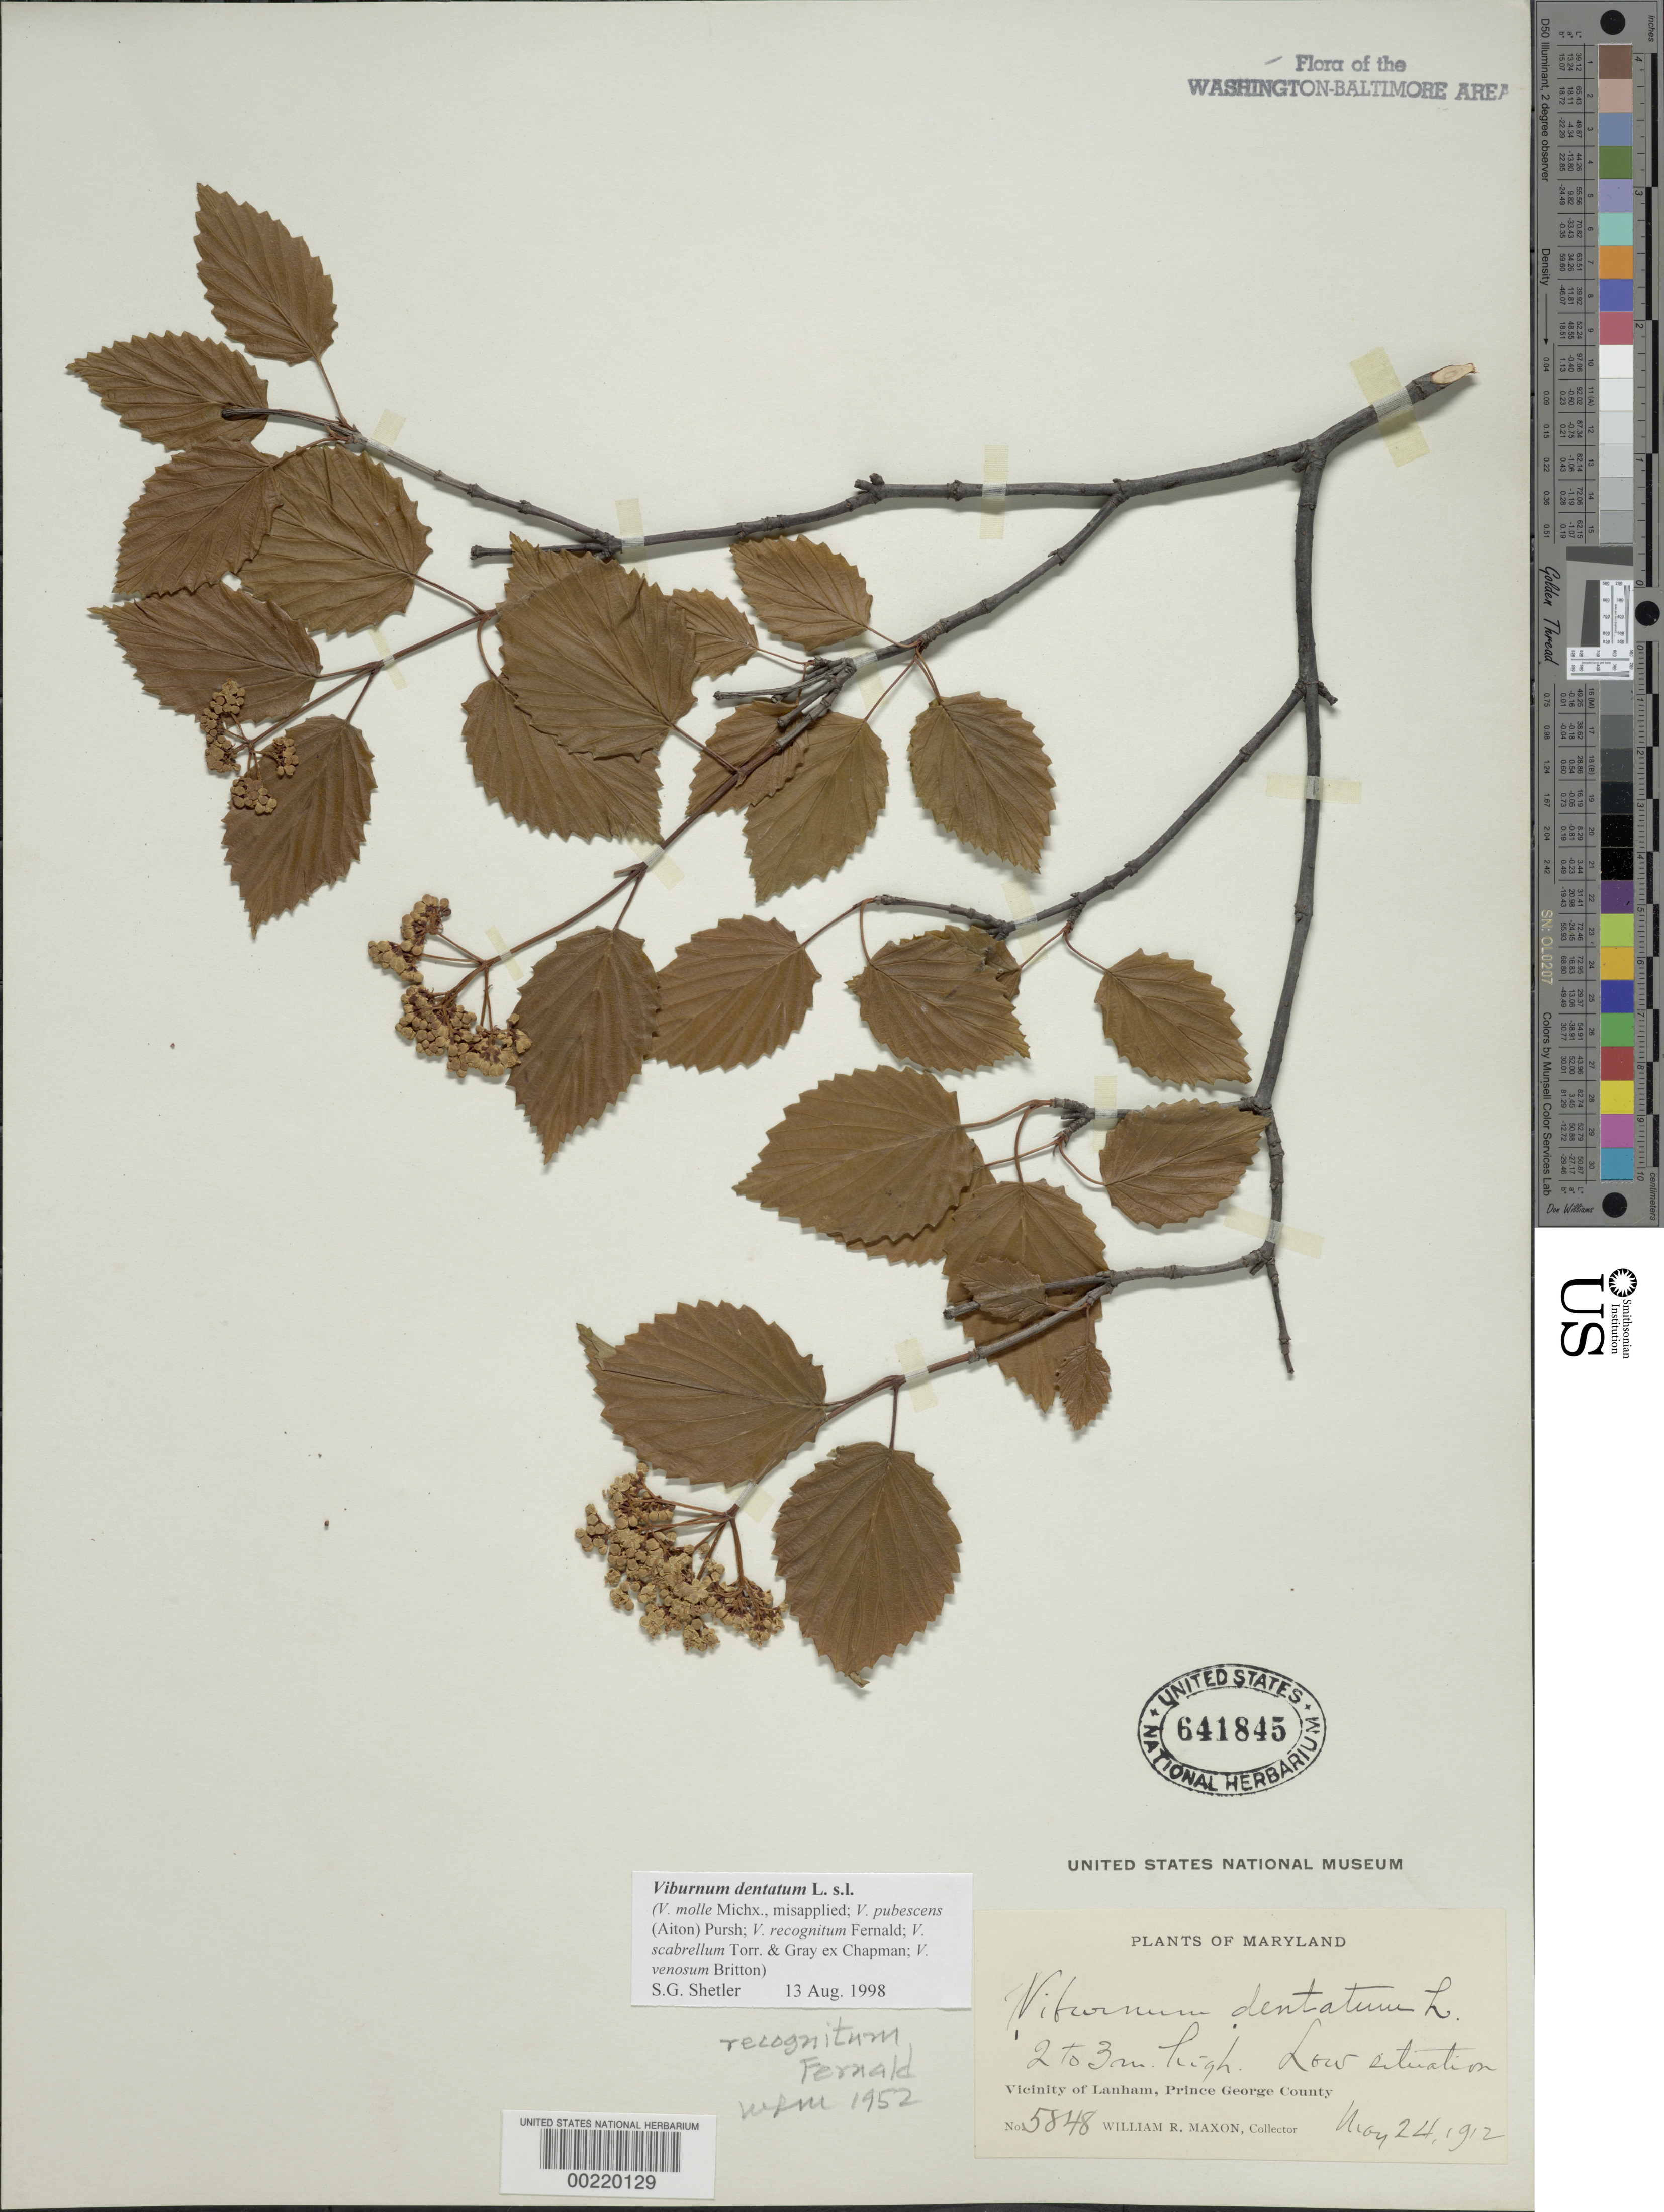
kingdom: Plantae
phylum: Tracheophyta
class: Magnoliopsida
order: Dipsacales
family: Viburnaceae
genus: Viburnum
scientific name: Viburnum dentatum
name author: L.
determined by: McAtee, W. L.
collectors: W. R. Maxon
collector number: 5848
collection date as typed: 24 May 1912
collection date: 1912-05-24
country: United States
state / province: Maryland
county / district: Prince George's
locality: Vicinity of Lanham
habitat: Low situation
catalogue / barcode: US 641845